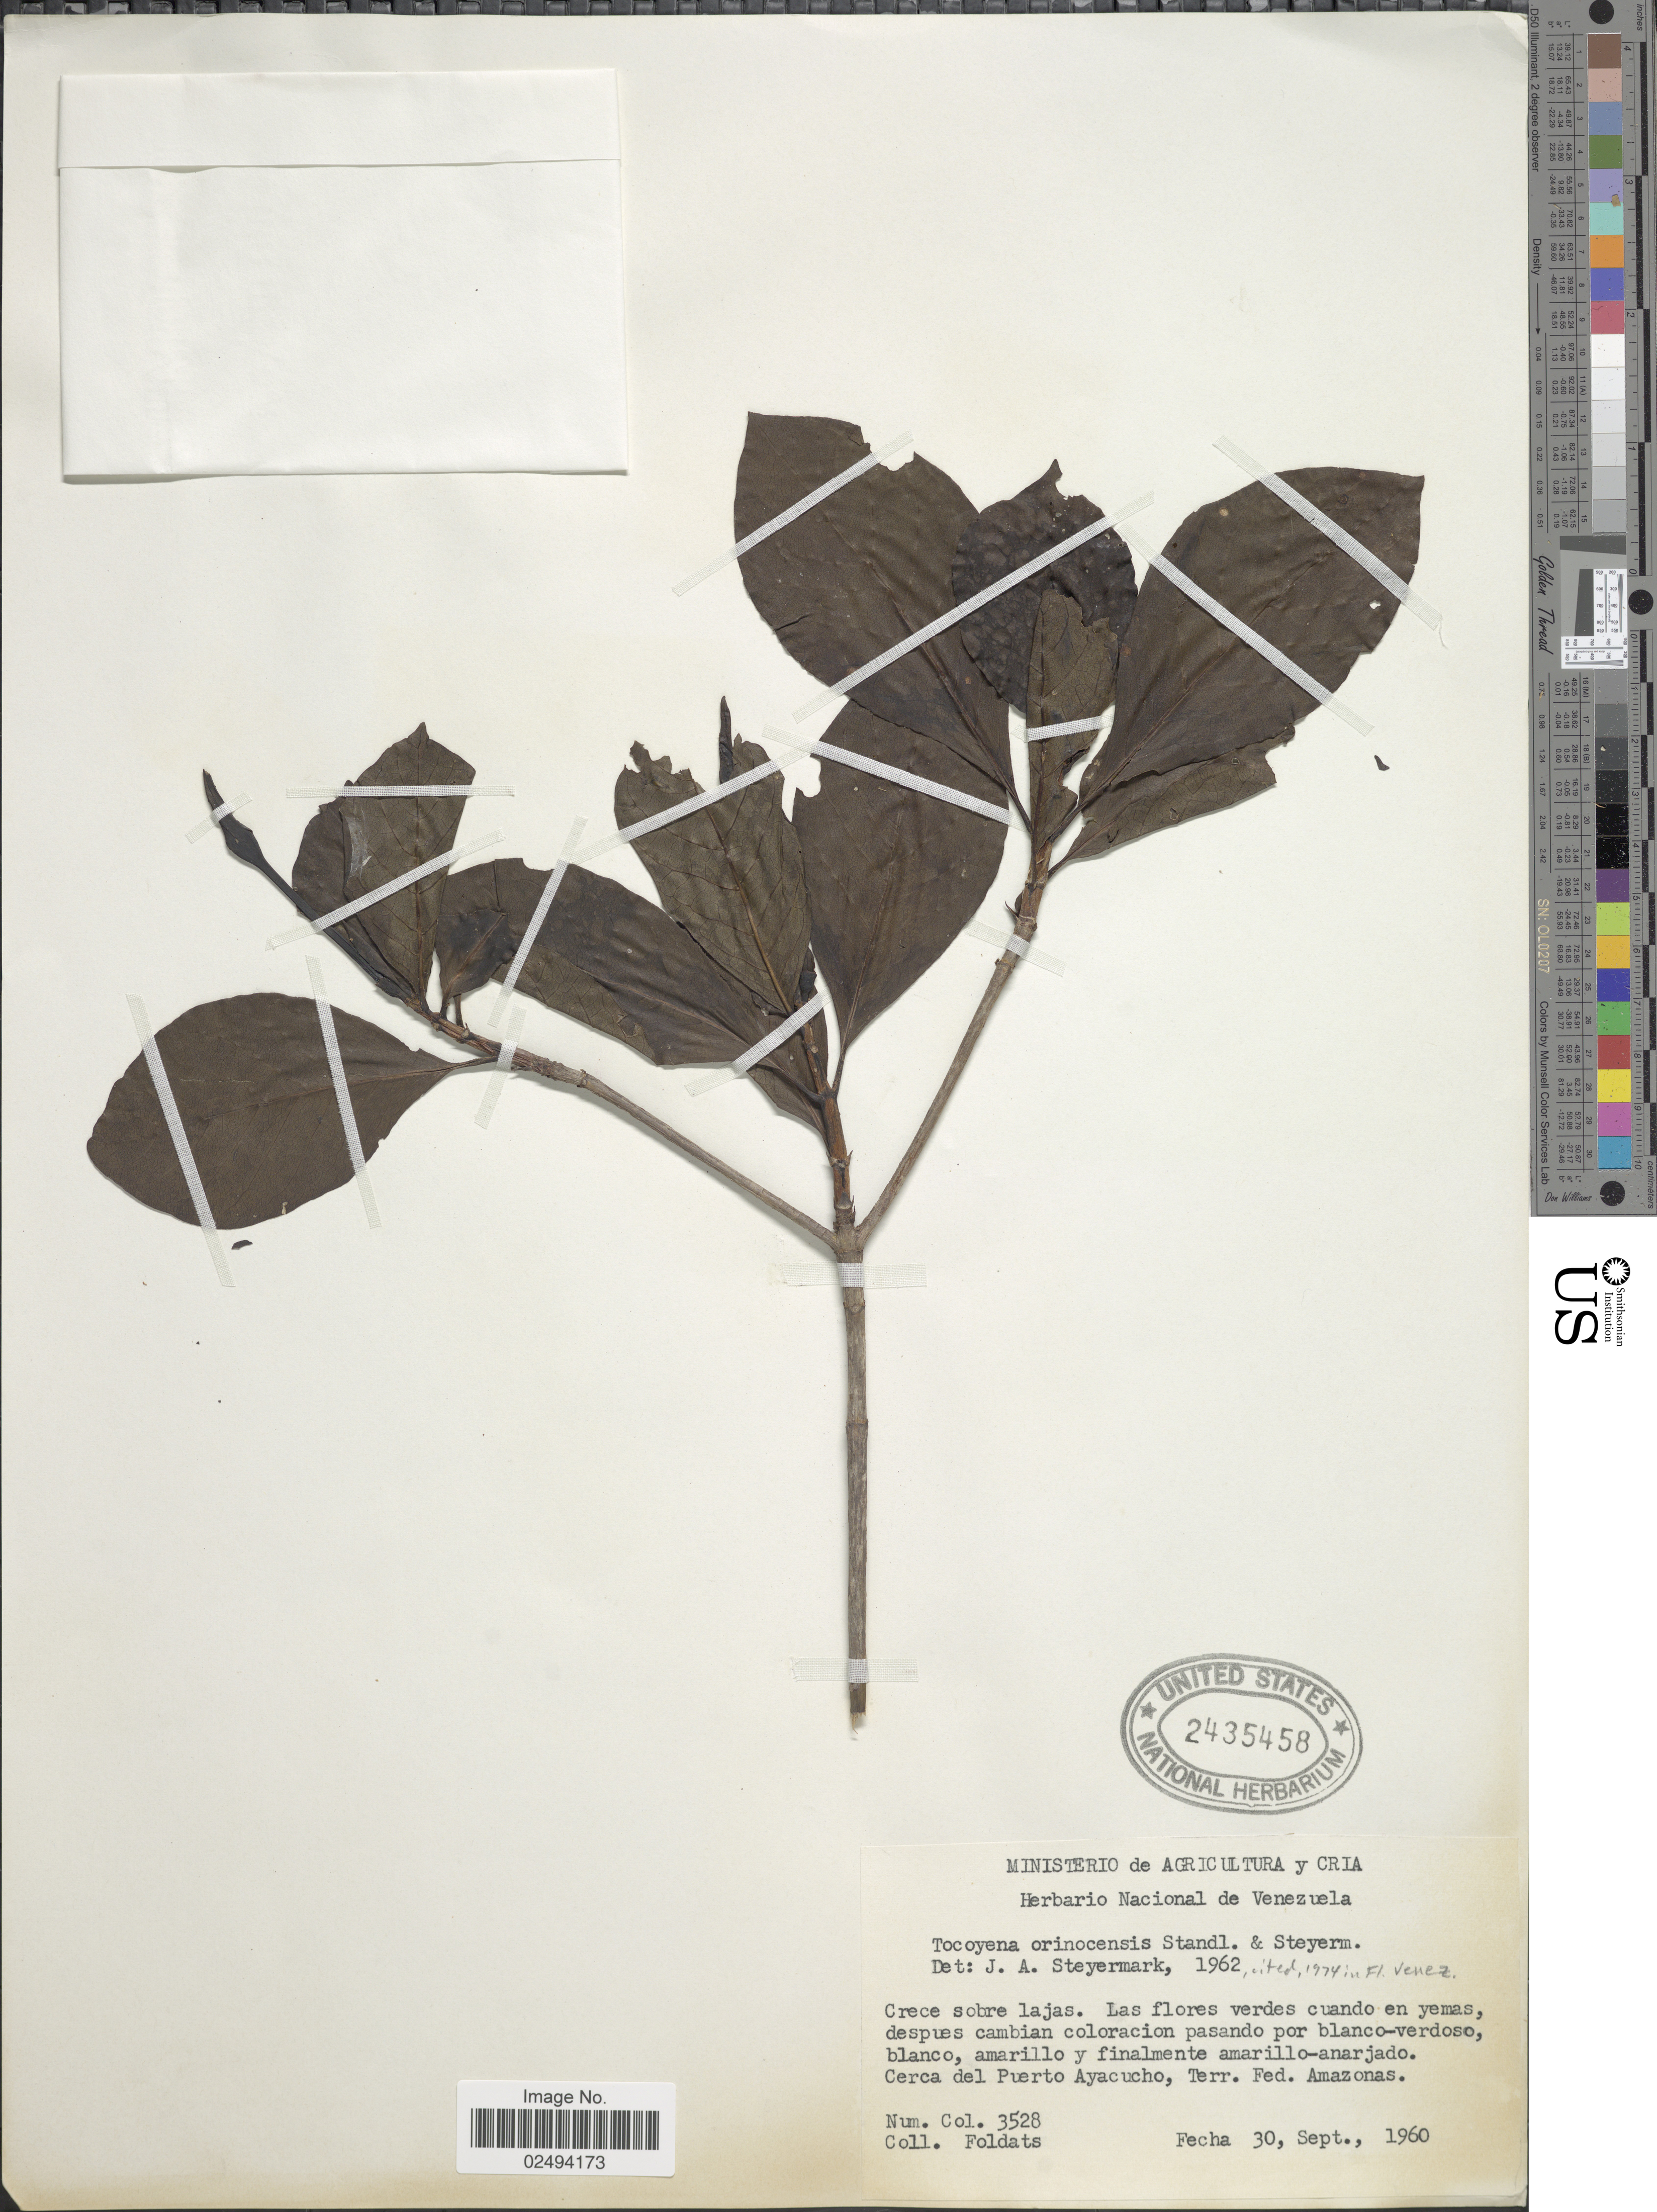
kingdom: Plantae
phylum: Tracheophyta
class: Magnoliopsida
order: Gentianales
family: Rubiaceae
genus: Tocoyena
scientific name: Tocoyena orinocensis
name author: Standl. & Steyerm.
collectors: Foldats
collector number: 3528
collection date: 1960-09-30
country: Venezuela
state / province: Amazonas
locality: Cerca del Puerto Ayacucho, Terr Fed Amazonas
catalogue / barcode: US 2435458